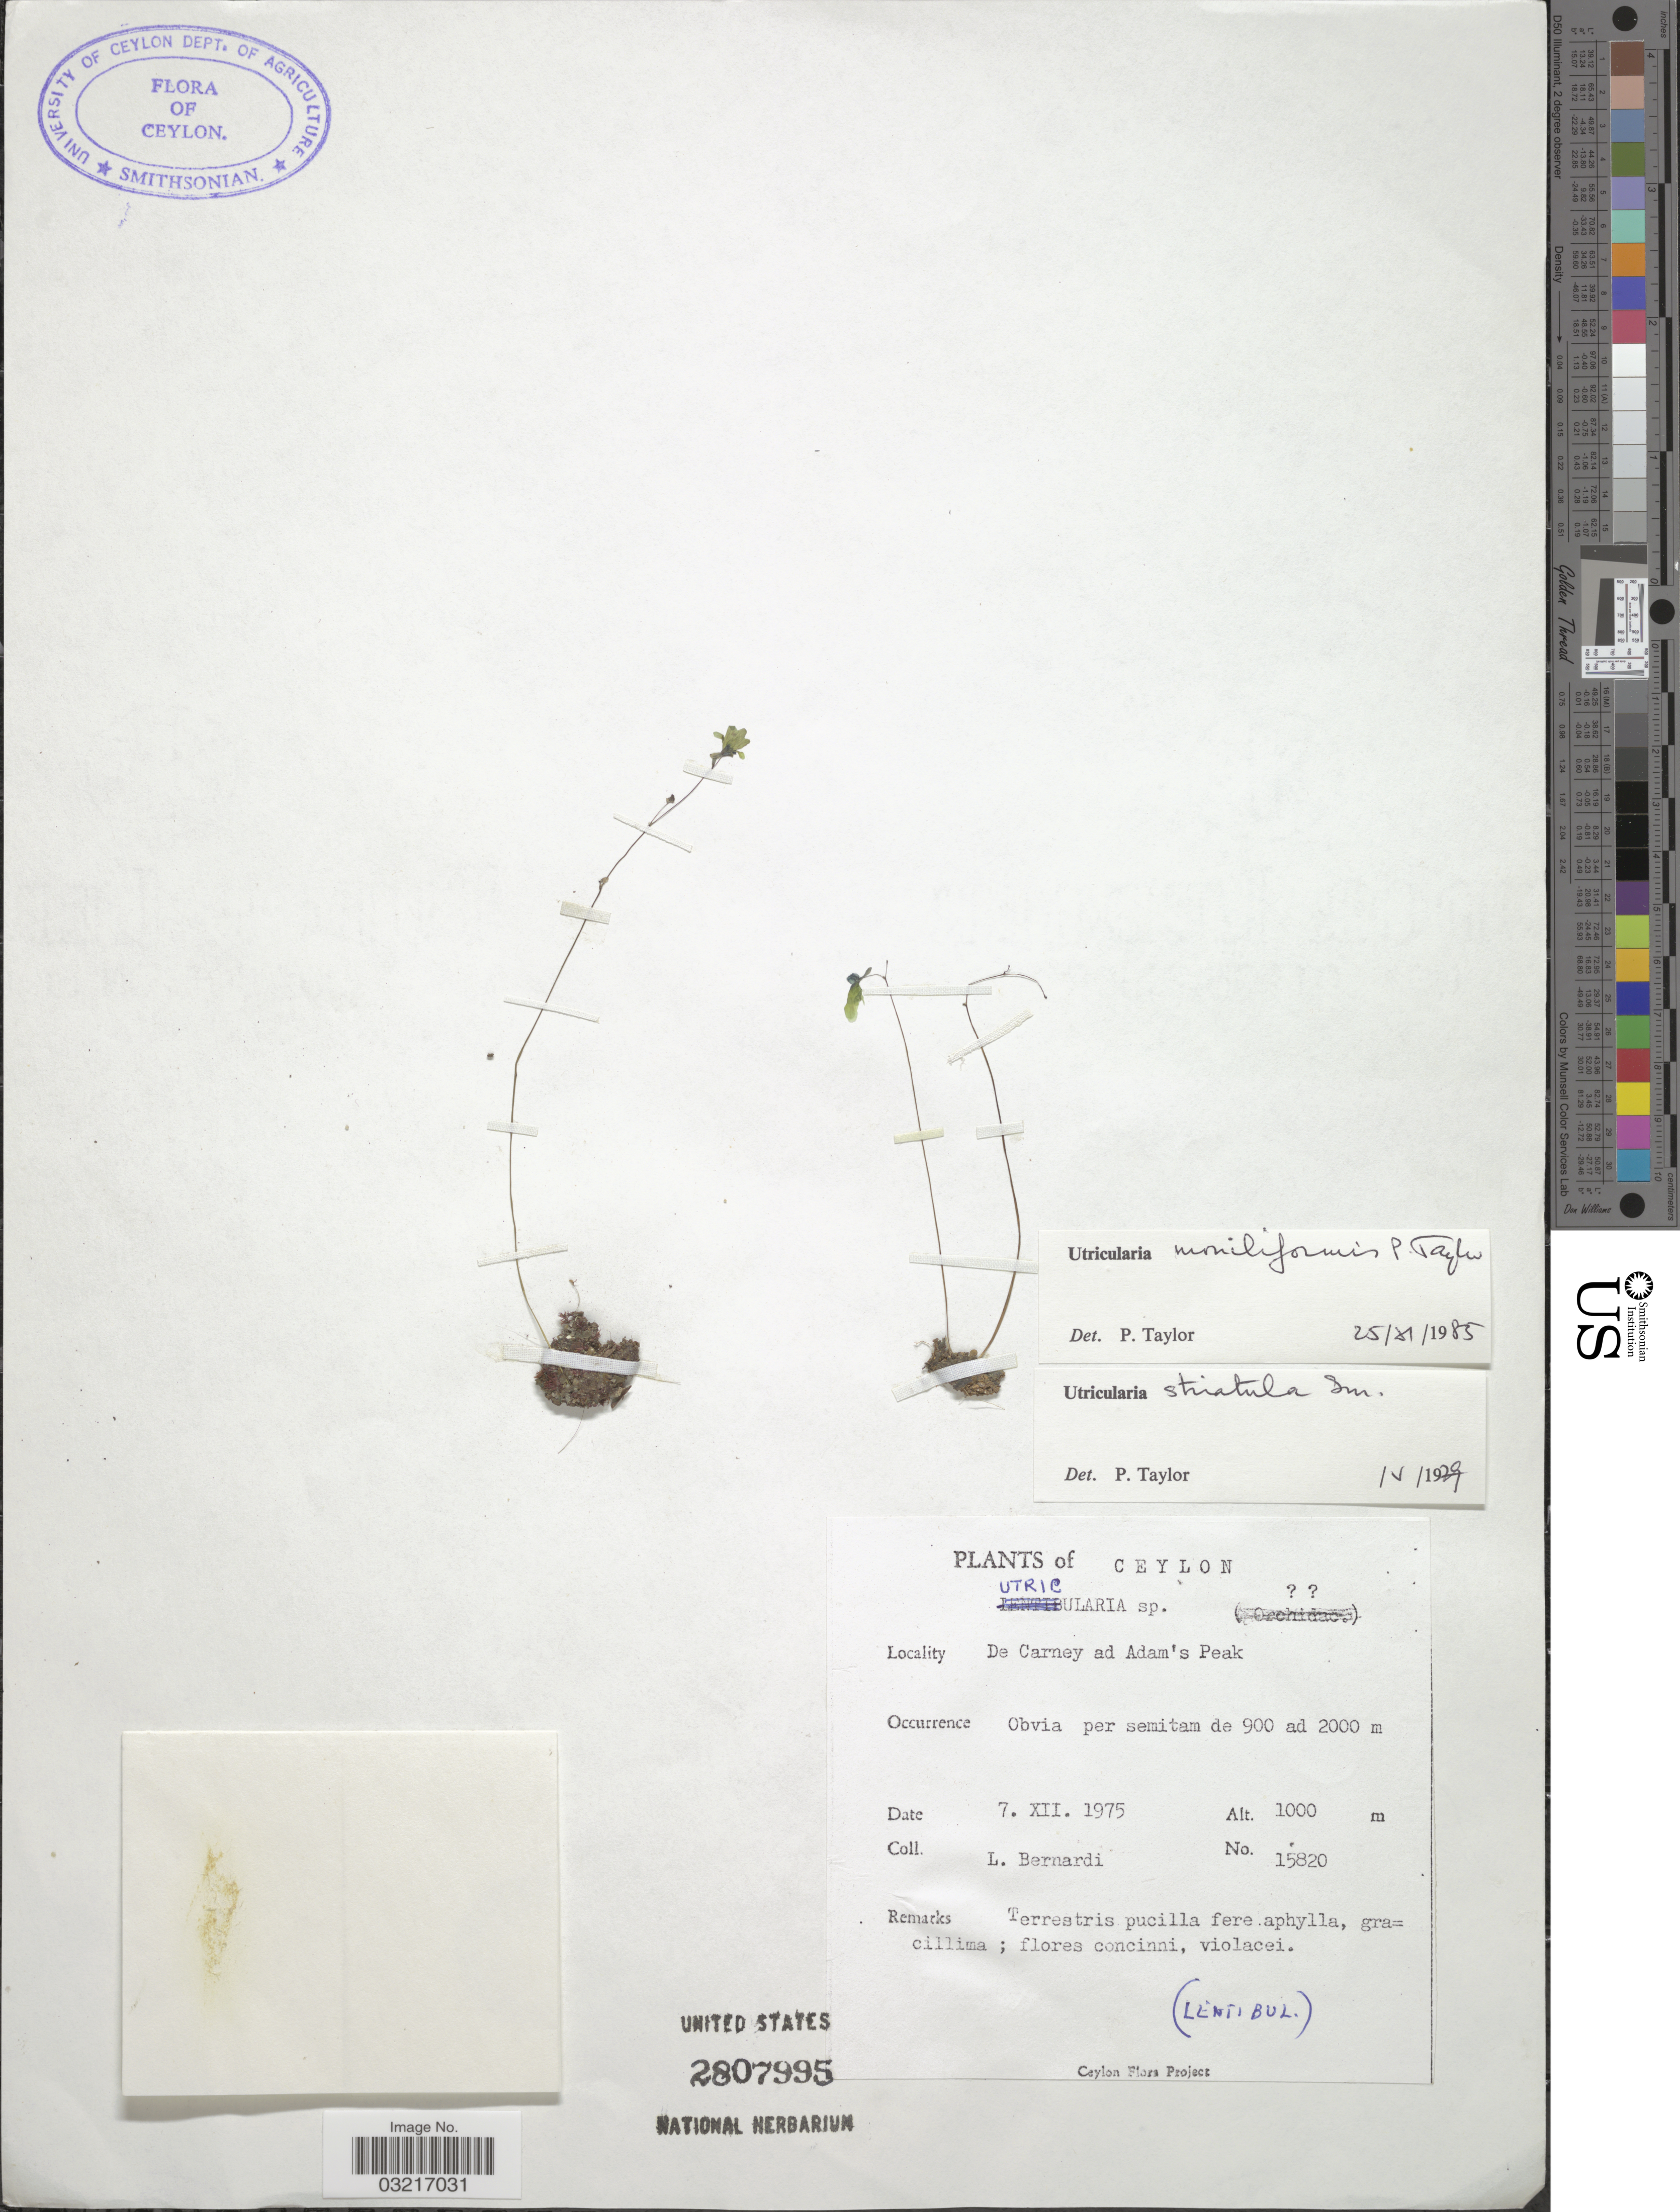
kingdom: Plantae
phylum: Tracheophyta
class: Magnoliopsida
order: Lamiales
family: Lentibulariaceae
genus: Utricularia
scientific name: Utricularia moniliformis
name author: P. Taylor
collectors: L. Bernardi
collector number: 15820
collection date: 1975-12-07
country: Sri Lanka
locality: Ceylon, De Carney ad Adam's Peak.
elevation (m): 1000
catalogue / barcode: US 2807995